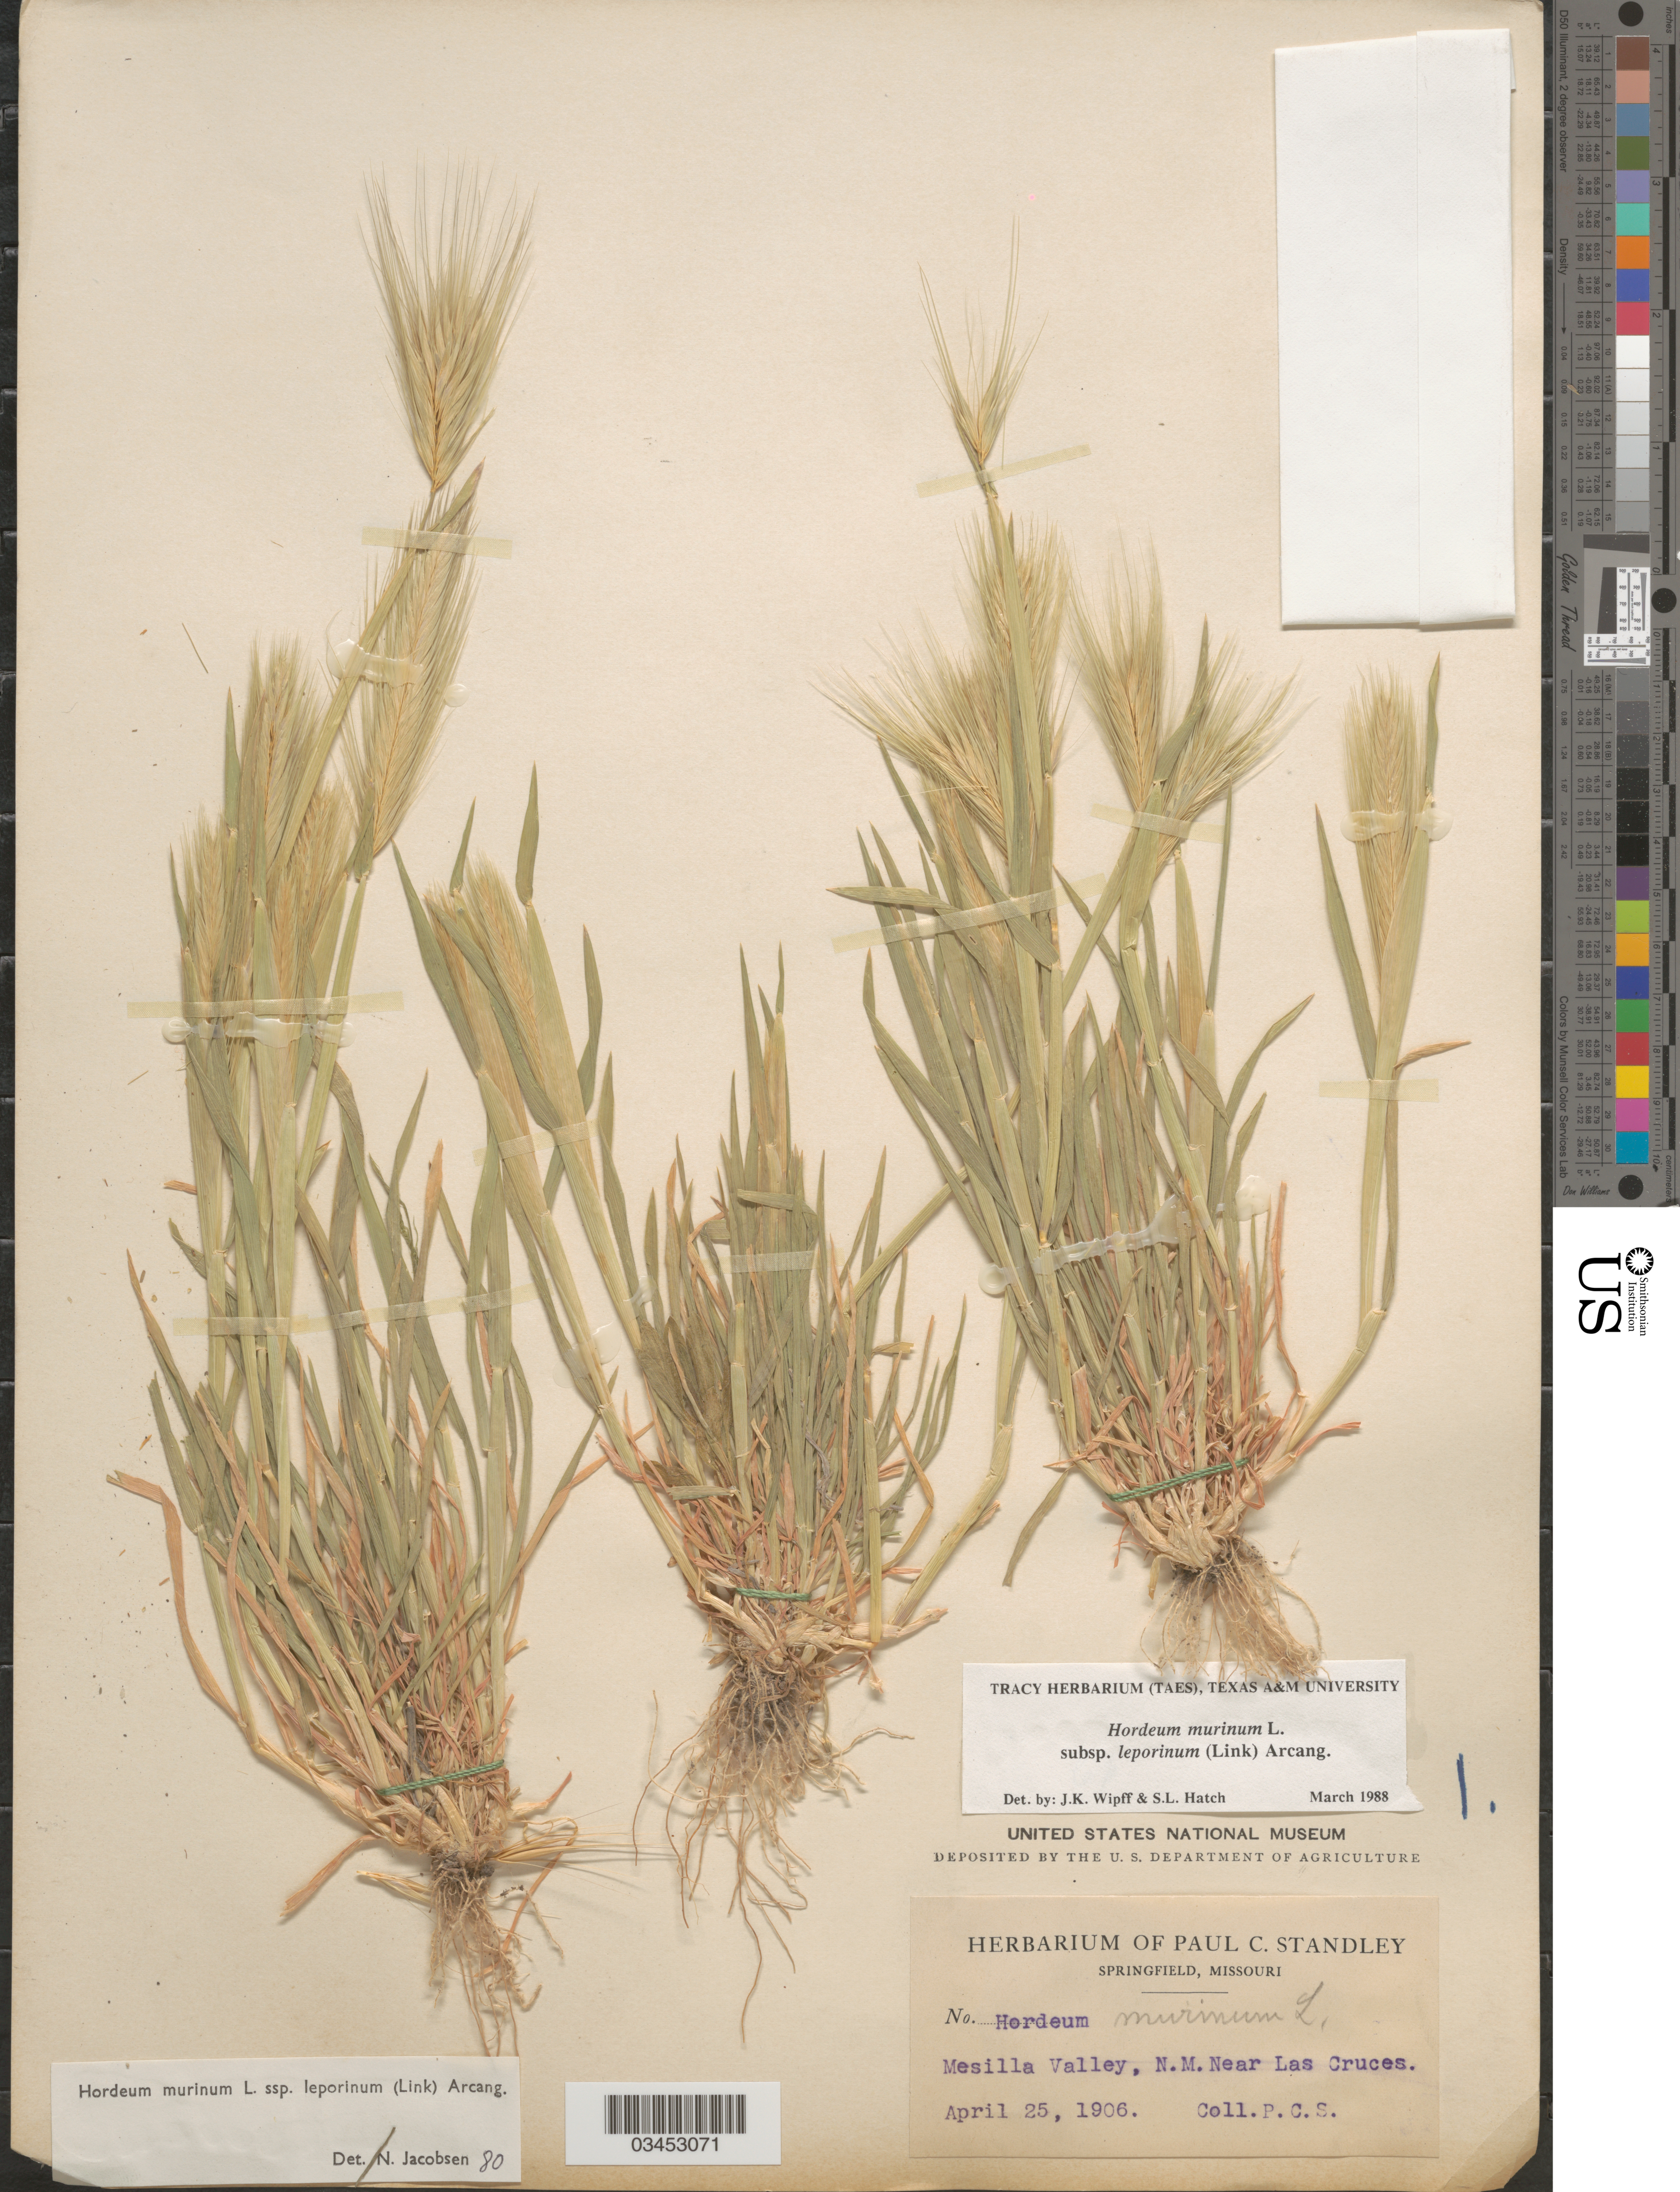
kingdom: Plantae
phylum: Tracheophyta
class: Liliopsida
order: Poales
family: Poaceae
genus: Hordeum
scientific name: Hordeum murinum subsp. leporinum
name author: (Link) Arcang.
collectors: P. C. Standley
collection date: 1906-04-25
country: United States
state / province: New Mexico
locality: Mesilla Valley. Near Las Cruces.